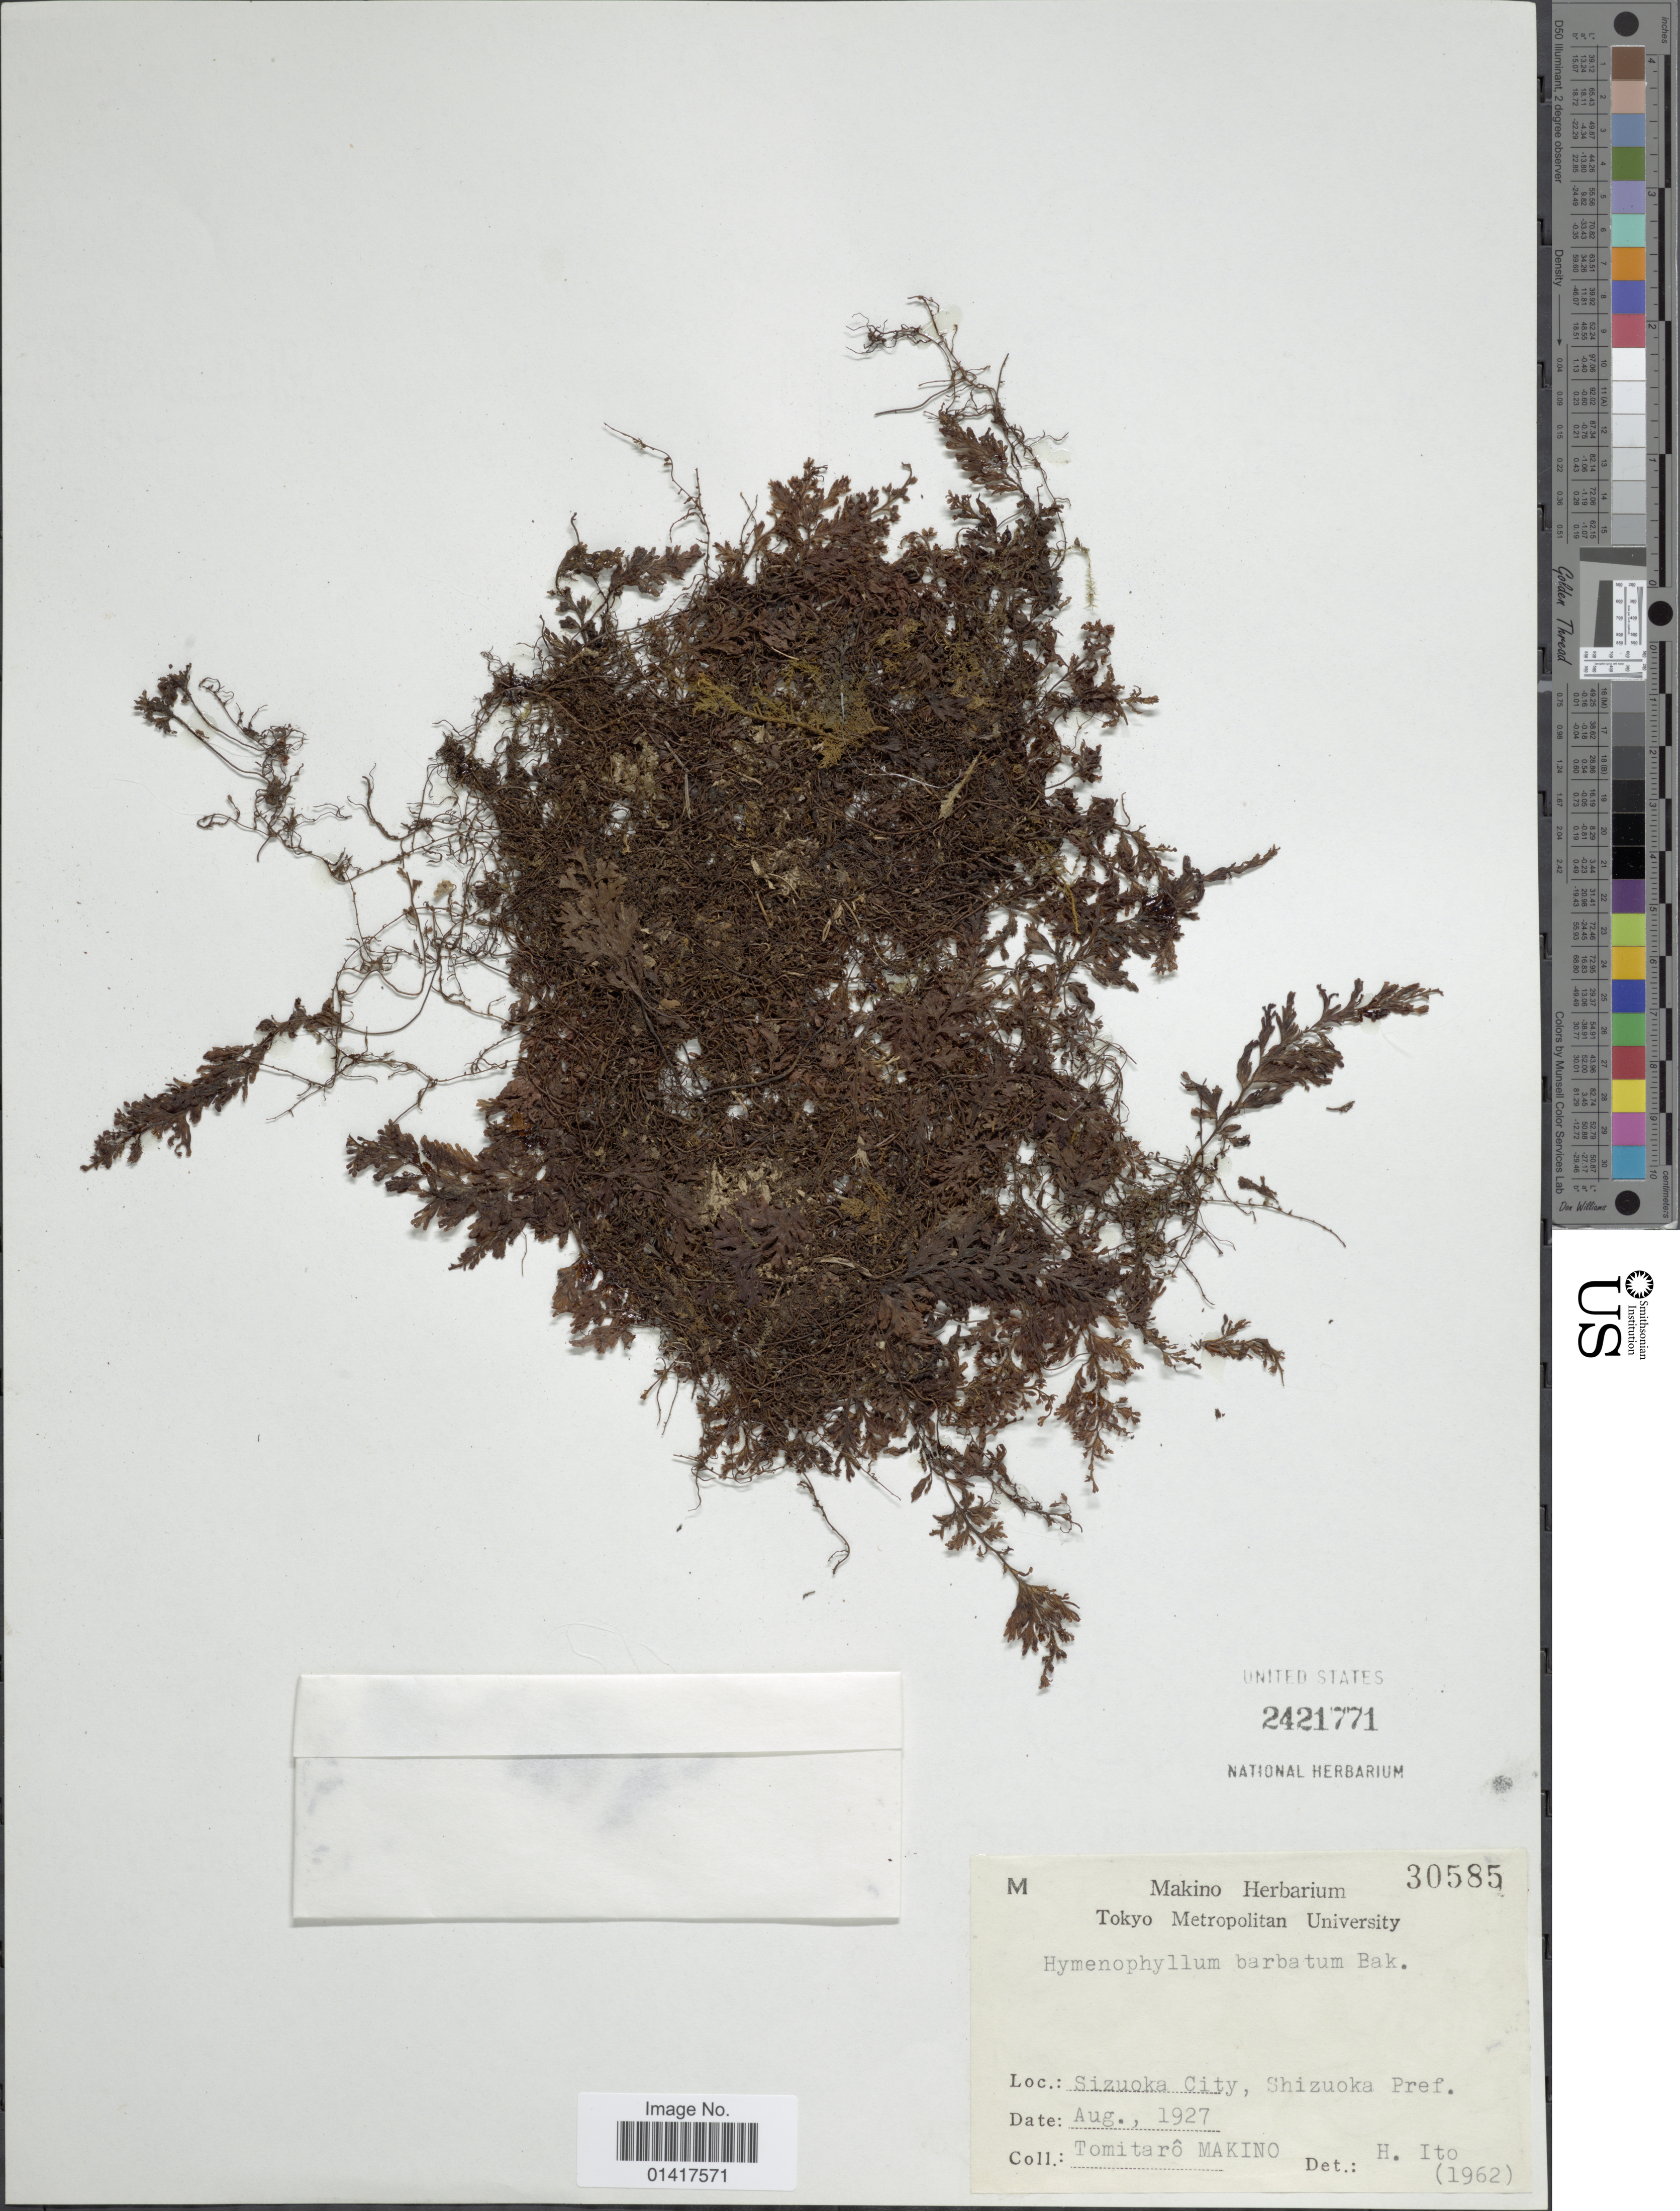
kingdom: Plantae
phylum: Tracheophyta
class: Polypodiopsida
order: Hymenophyllales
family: Hymenophyllaceae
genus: Hymenophyllum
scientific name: Hymenophyllum barbatum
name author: (Bosch) Baker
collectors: T. Makino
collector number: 30585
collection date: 1927-08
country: Japan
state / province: Sizuoka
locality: Sizuoka City, Shizuoka Pref.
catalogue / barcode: US 2421771